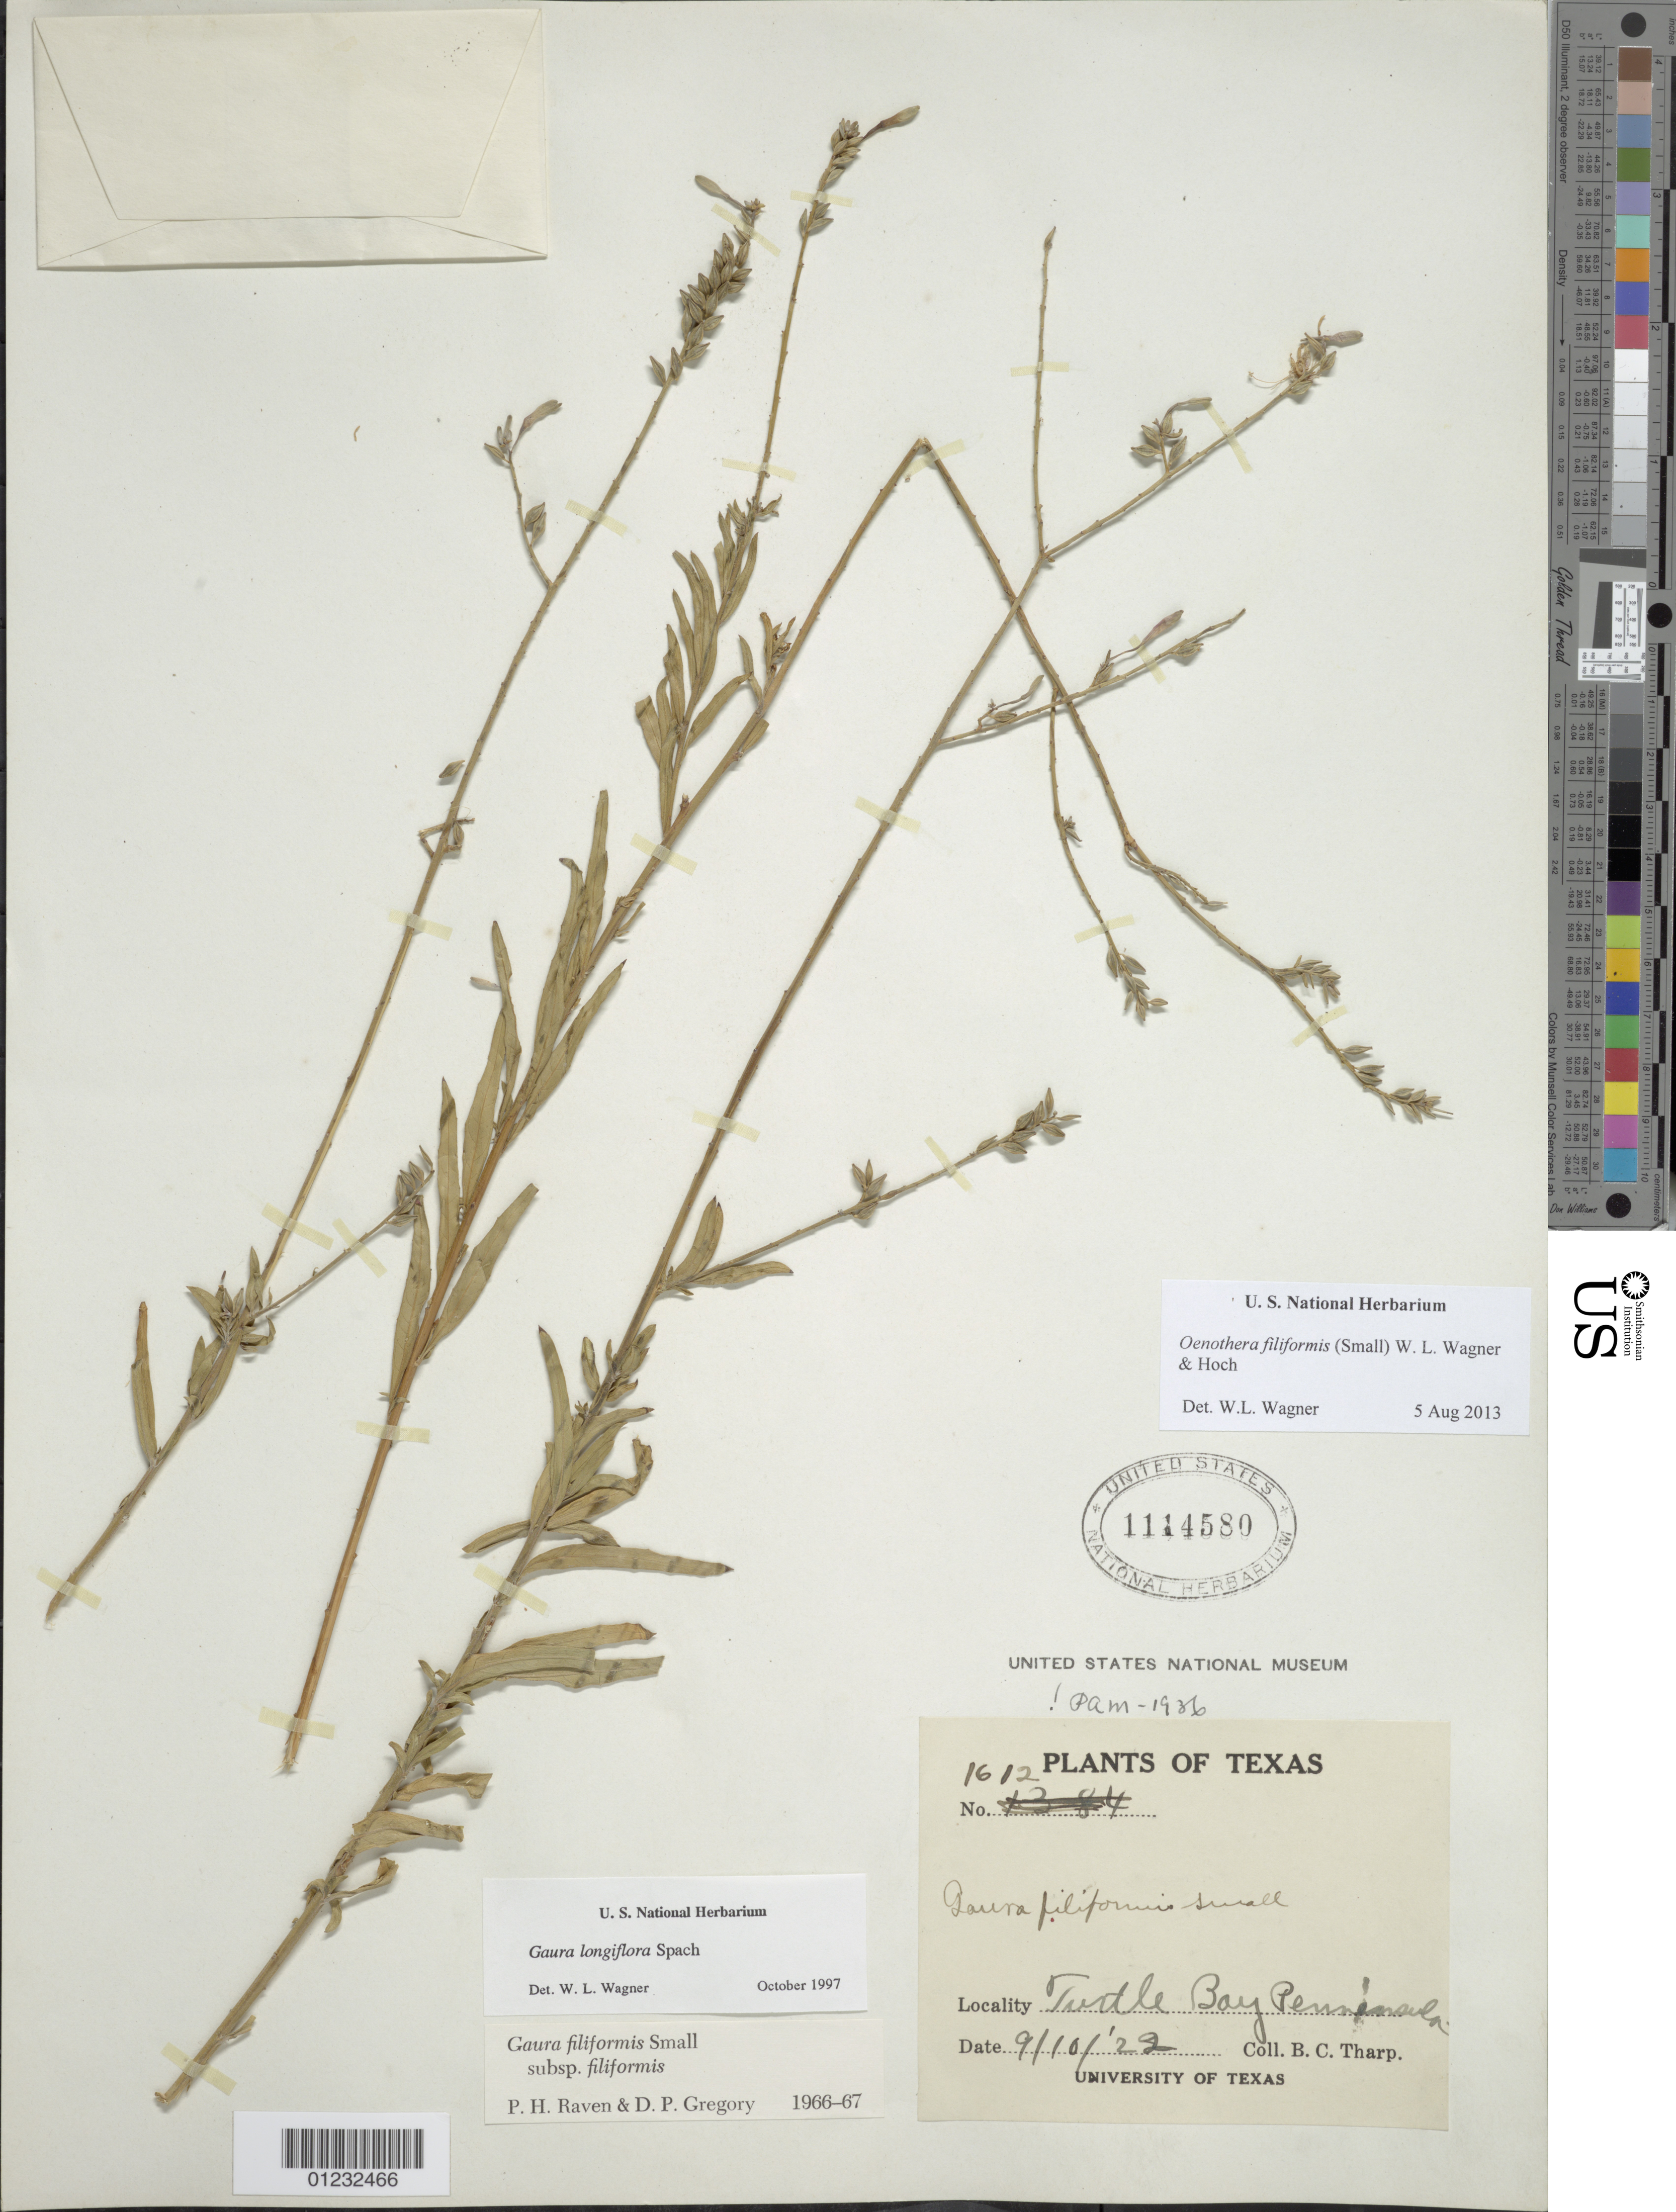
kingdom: Plantae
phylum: Tracheophyta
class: Magnoliopsida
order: Myrtales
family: Onagraceae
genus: Oenothera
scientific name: Oenothera filiformis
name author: (Small) W.L. Wagner & Hoch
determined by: Wagner, W. L., (BOT), Smithsonian Institution - National Museum of Natural History (UNITED STATES)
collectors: B. C. Tharp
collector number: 1612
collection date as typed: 9/10/22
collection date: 1922-09-10 or 1922-10-09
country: United States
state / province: Texas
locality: Turtle Bay Penninsula.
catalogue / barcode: US 1114580